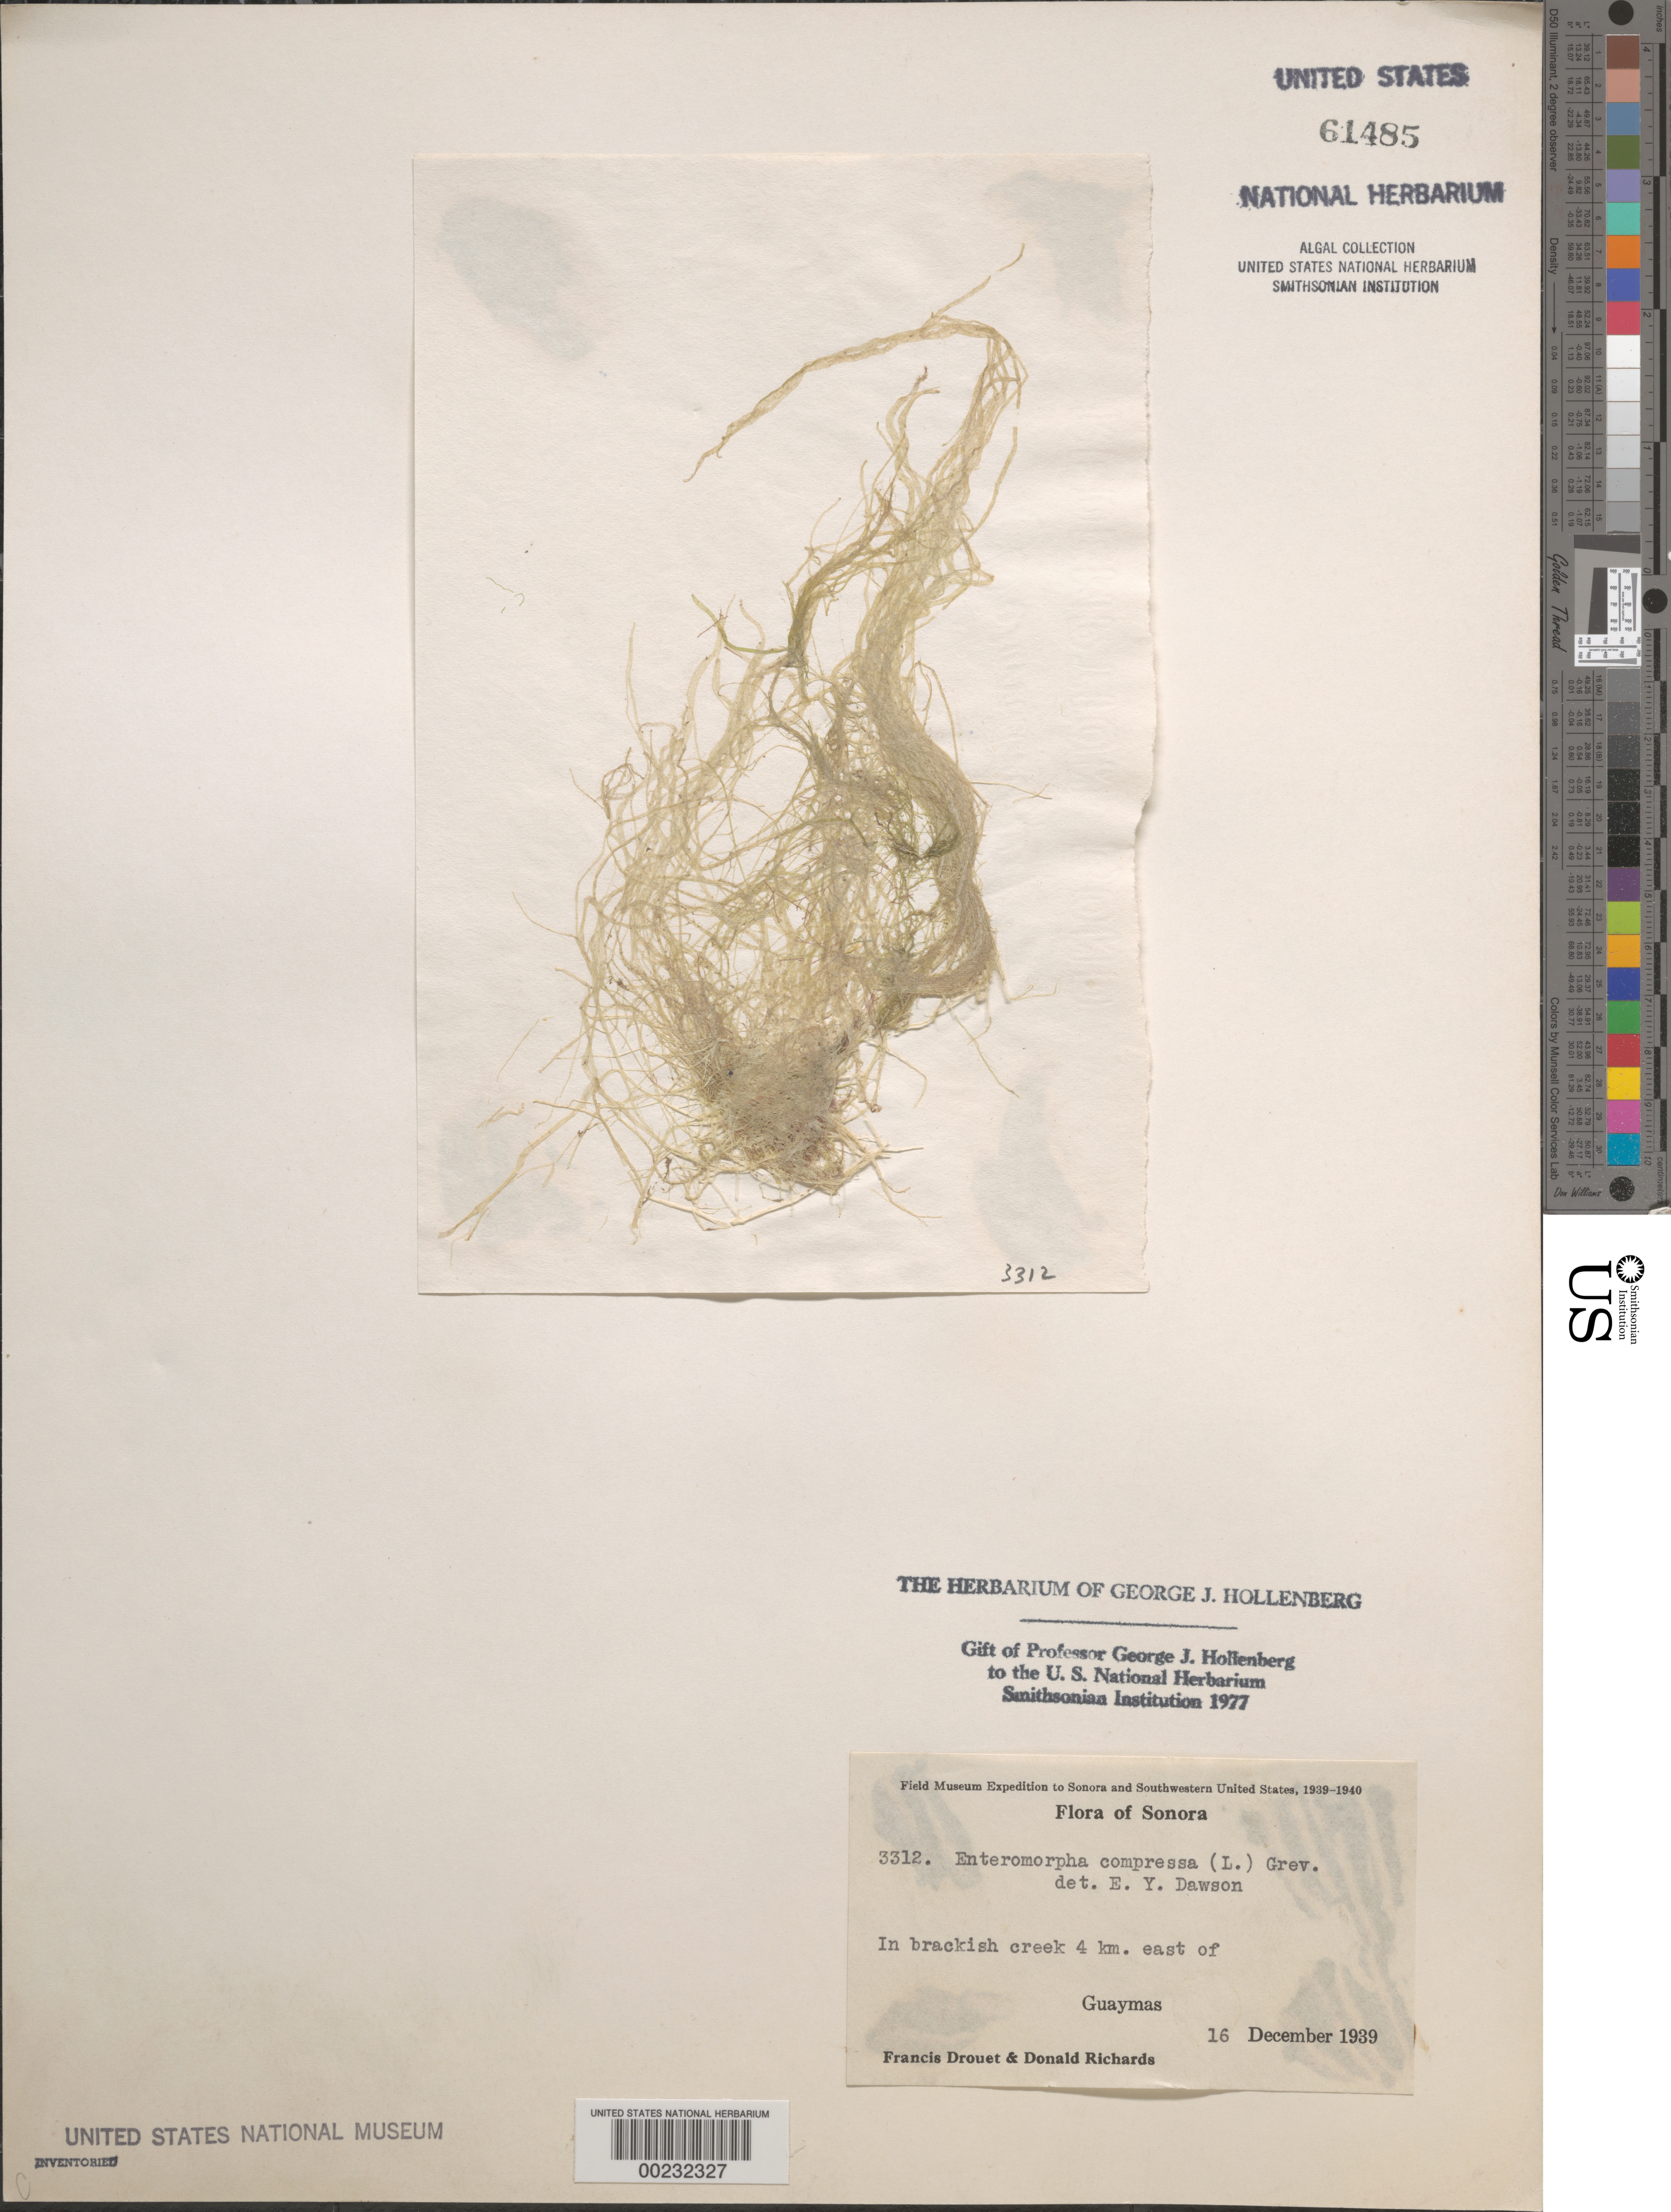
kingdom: Plantae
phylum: Chlorophyta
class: Ulvophyceae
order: Ulvales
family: Ulvaceae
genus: Ulva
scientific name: Ulva compressa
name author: L.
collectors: F. E. Drouet & D. Richards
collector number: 3312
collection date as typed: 16 Dec 1939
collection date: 1939-12-16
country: Mexico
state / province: Sonora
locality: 4 km east of Guaymas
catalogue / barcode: US 61485